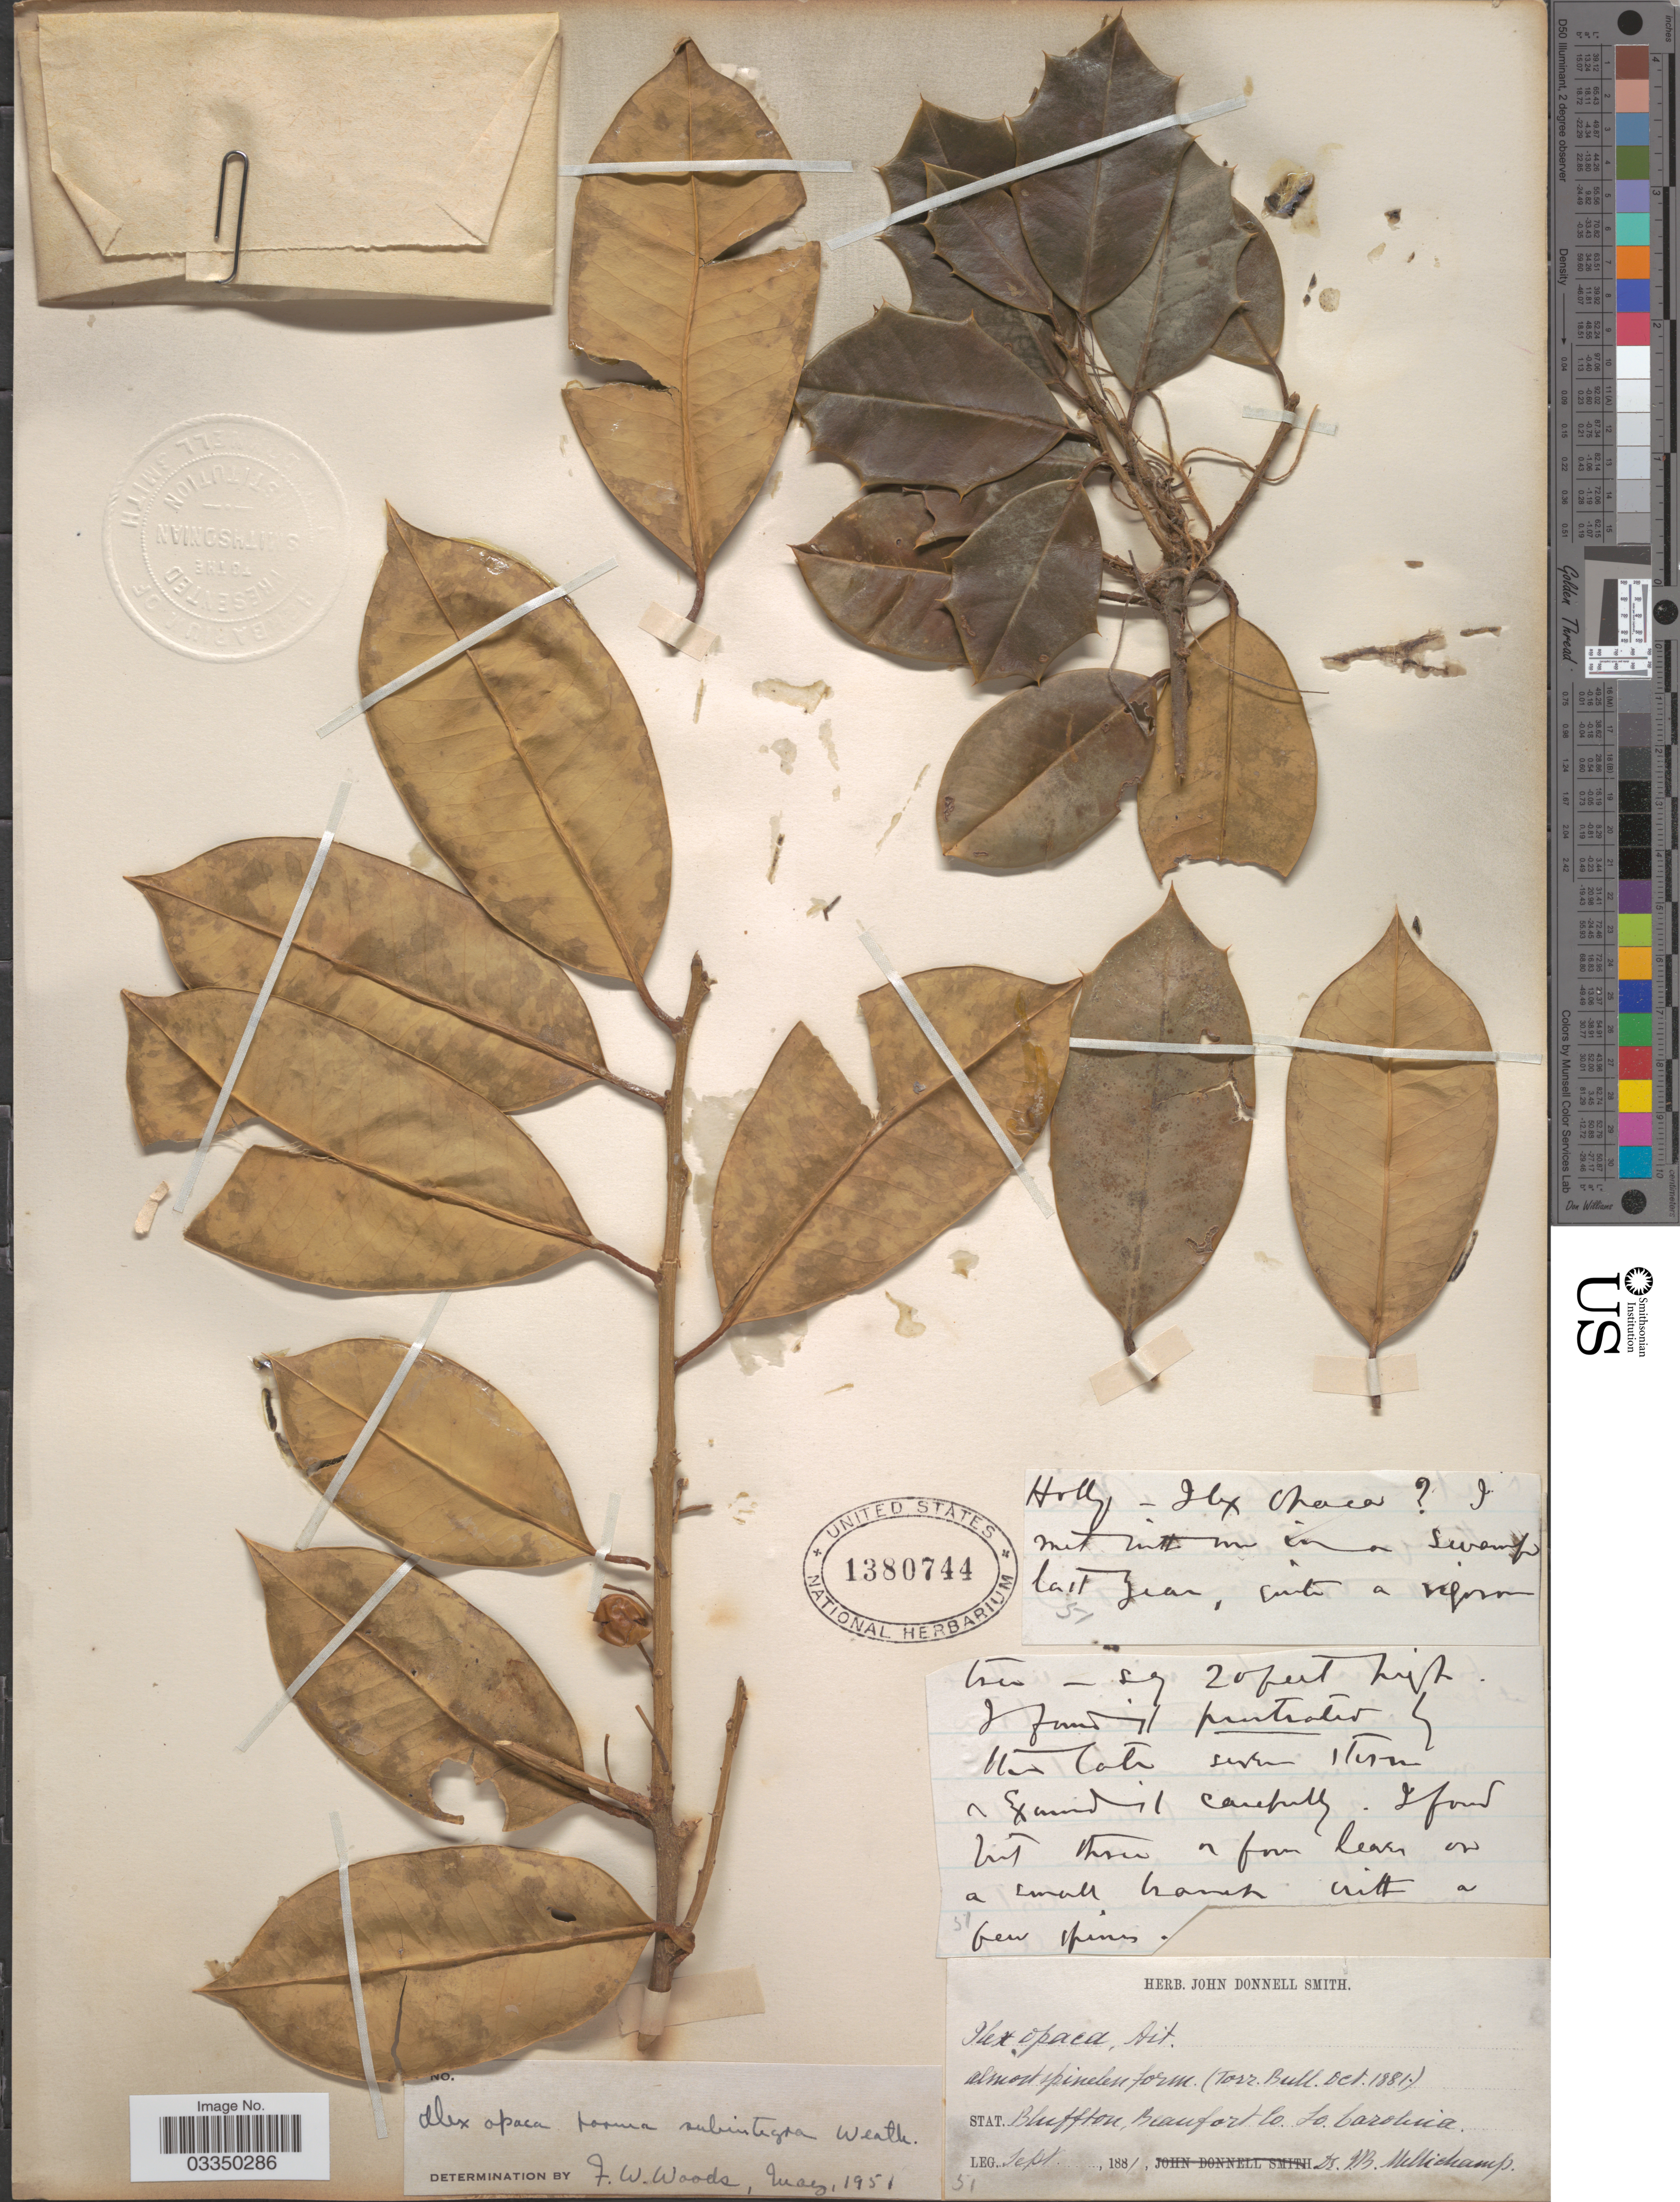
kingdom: Plantae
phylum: Tracheophyta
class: Magnoliopsida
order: Aquifoliales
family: Aquifoliaceae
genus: Ilex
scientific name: Ilex opaca f. subintegra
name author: Weath.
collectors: J. Mellichamp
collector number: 51?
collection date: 1881-09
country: United States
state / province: South Carolina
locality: Stat. Bluffton, Beaufort Co.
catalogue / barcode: US 1380744